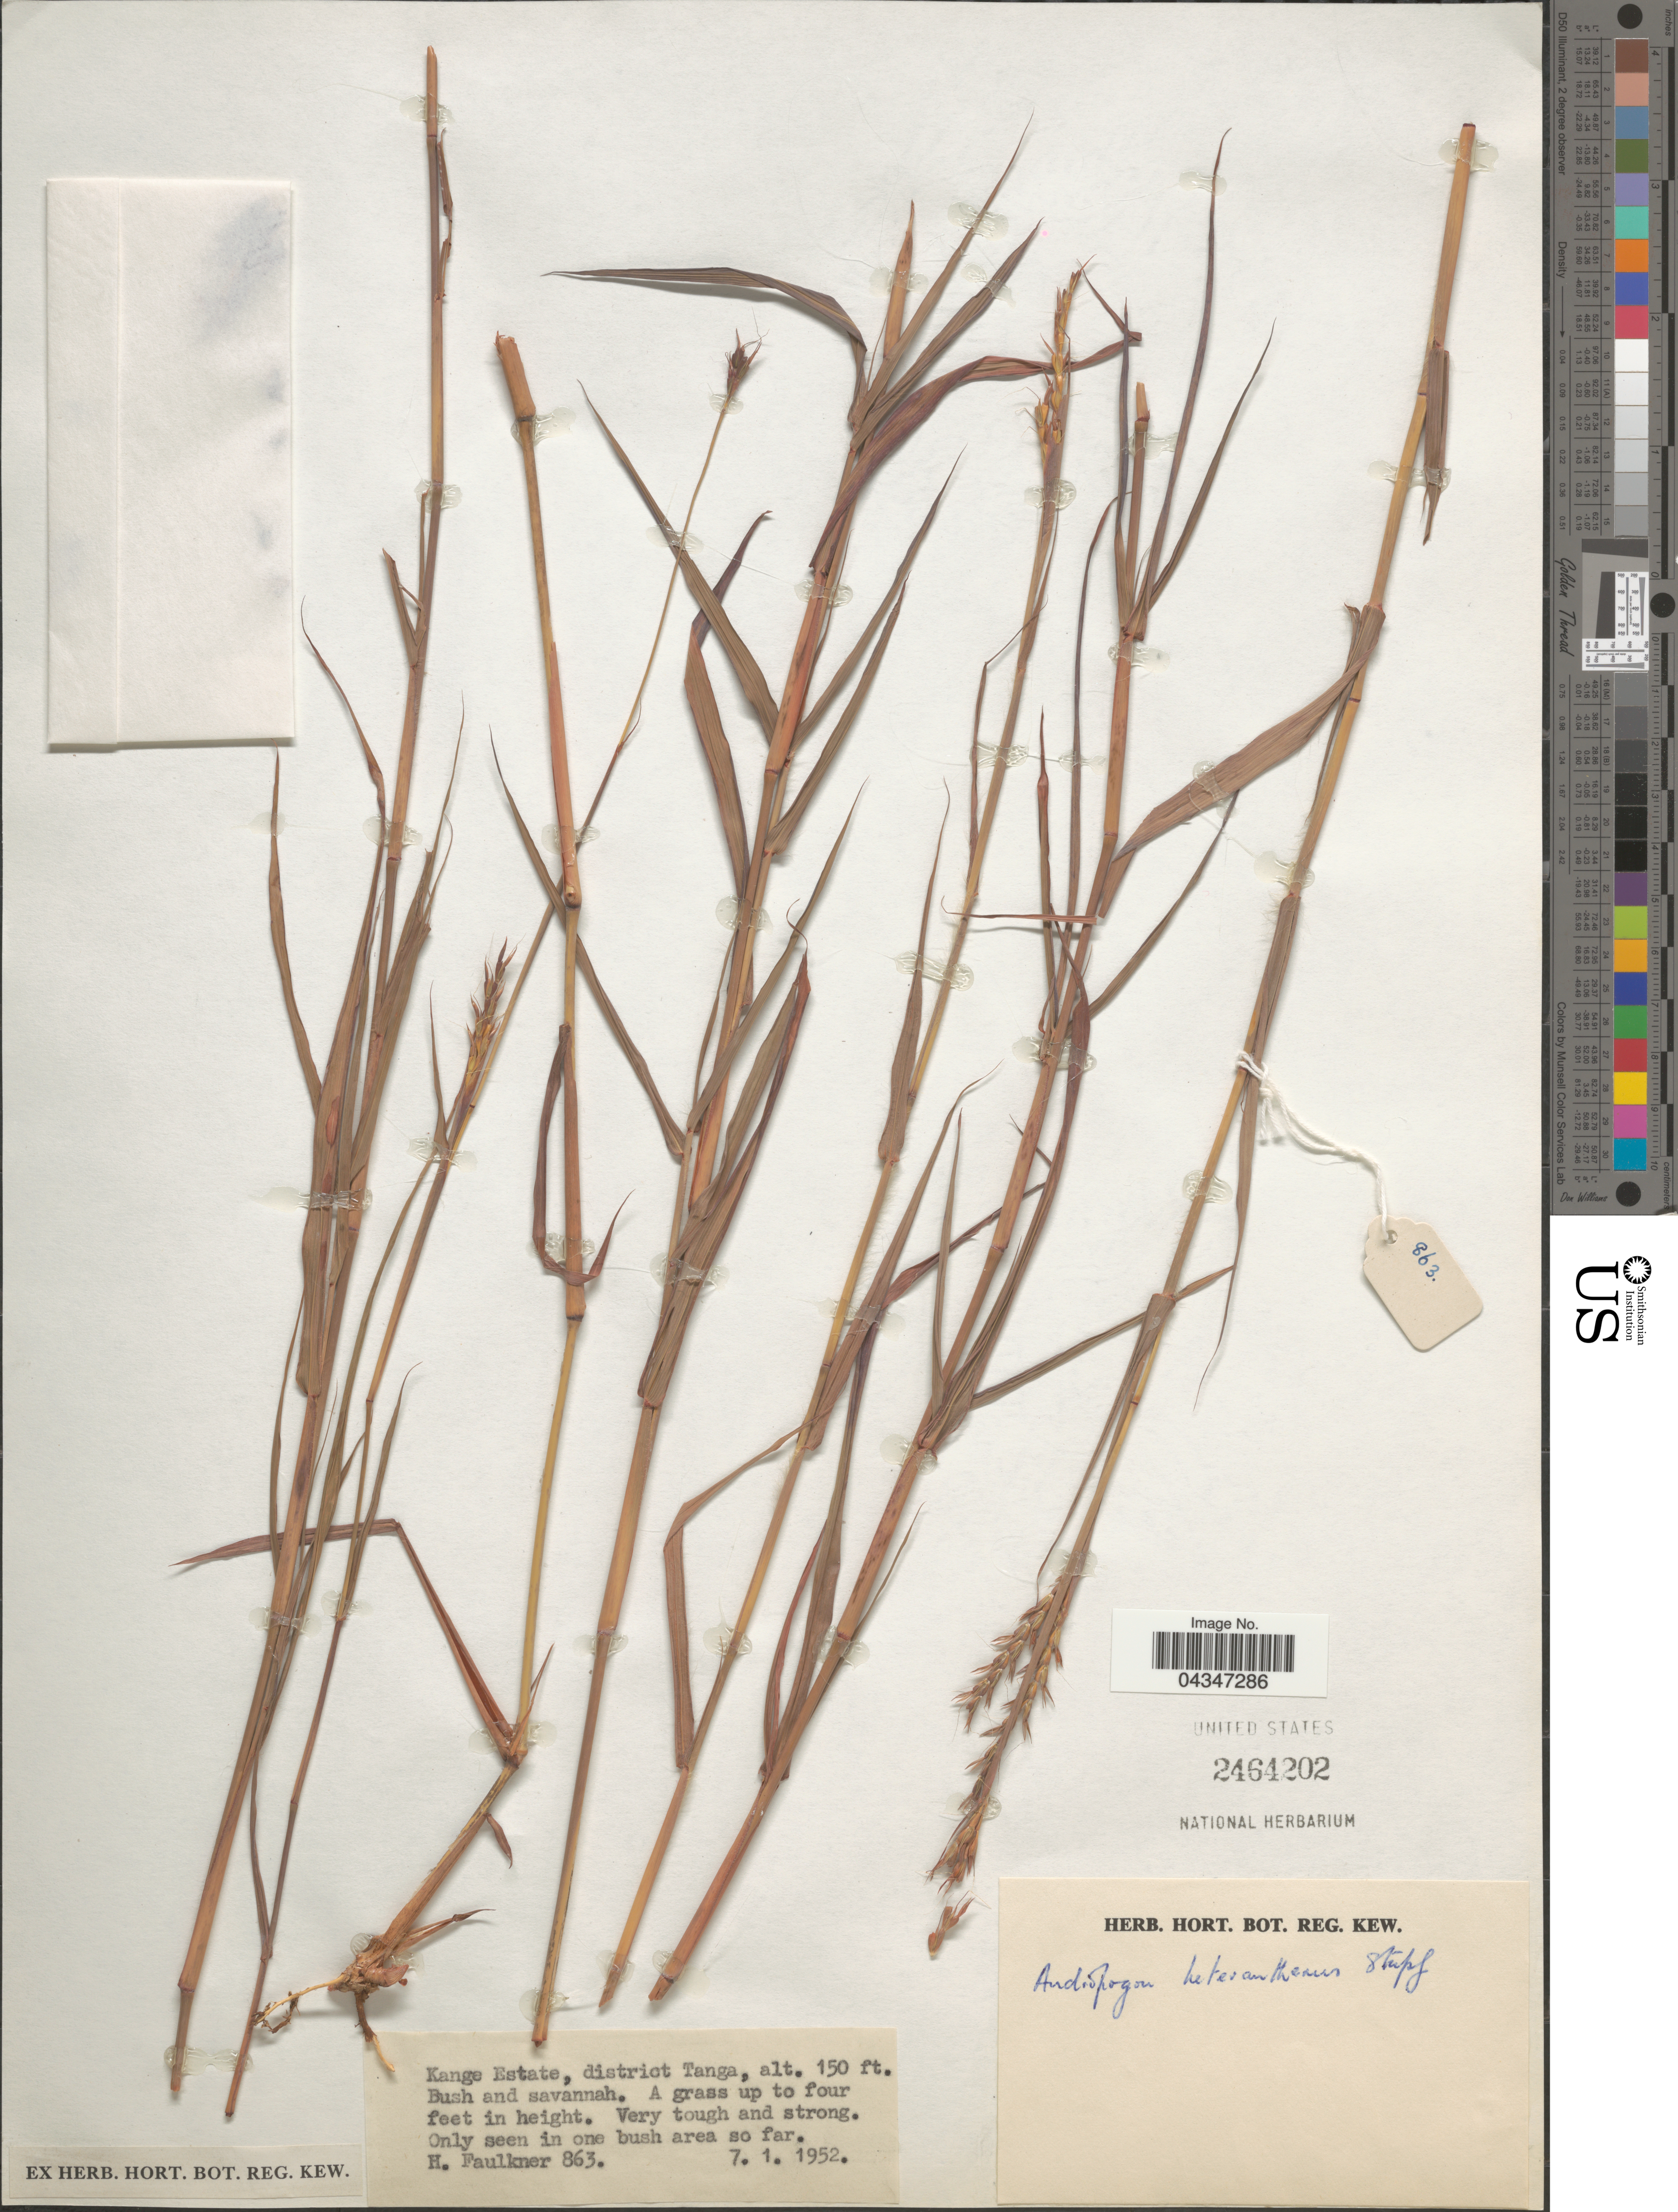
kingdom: Plantae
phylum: Tracheophyta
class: Liliopsida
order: Poales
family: Poaceae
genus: Andropogon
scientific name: Andropogon heterantherus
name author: Stapf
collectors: H. Faulkner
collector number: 863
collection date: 1952-01-07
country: Tanzania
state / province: Tanga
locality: Kange Estate, district Tanga.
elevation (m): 46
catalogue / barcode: US 2464202